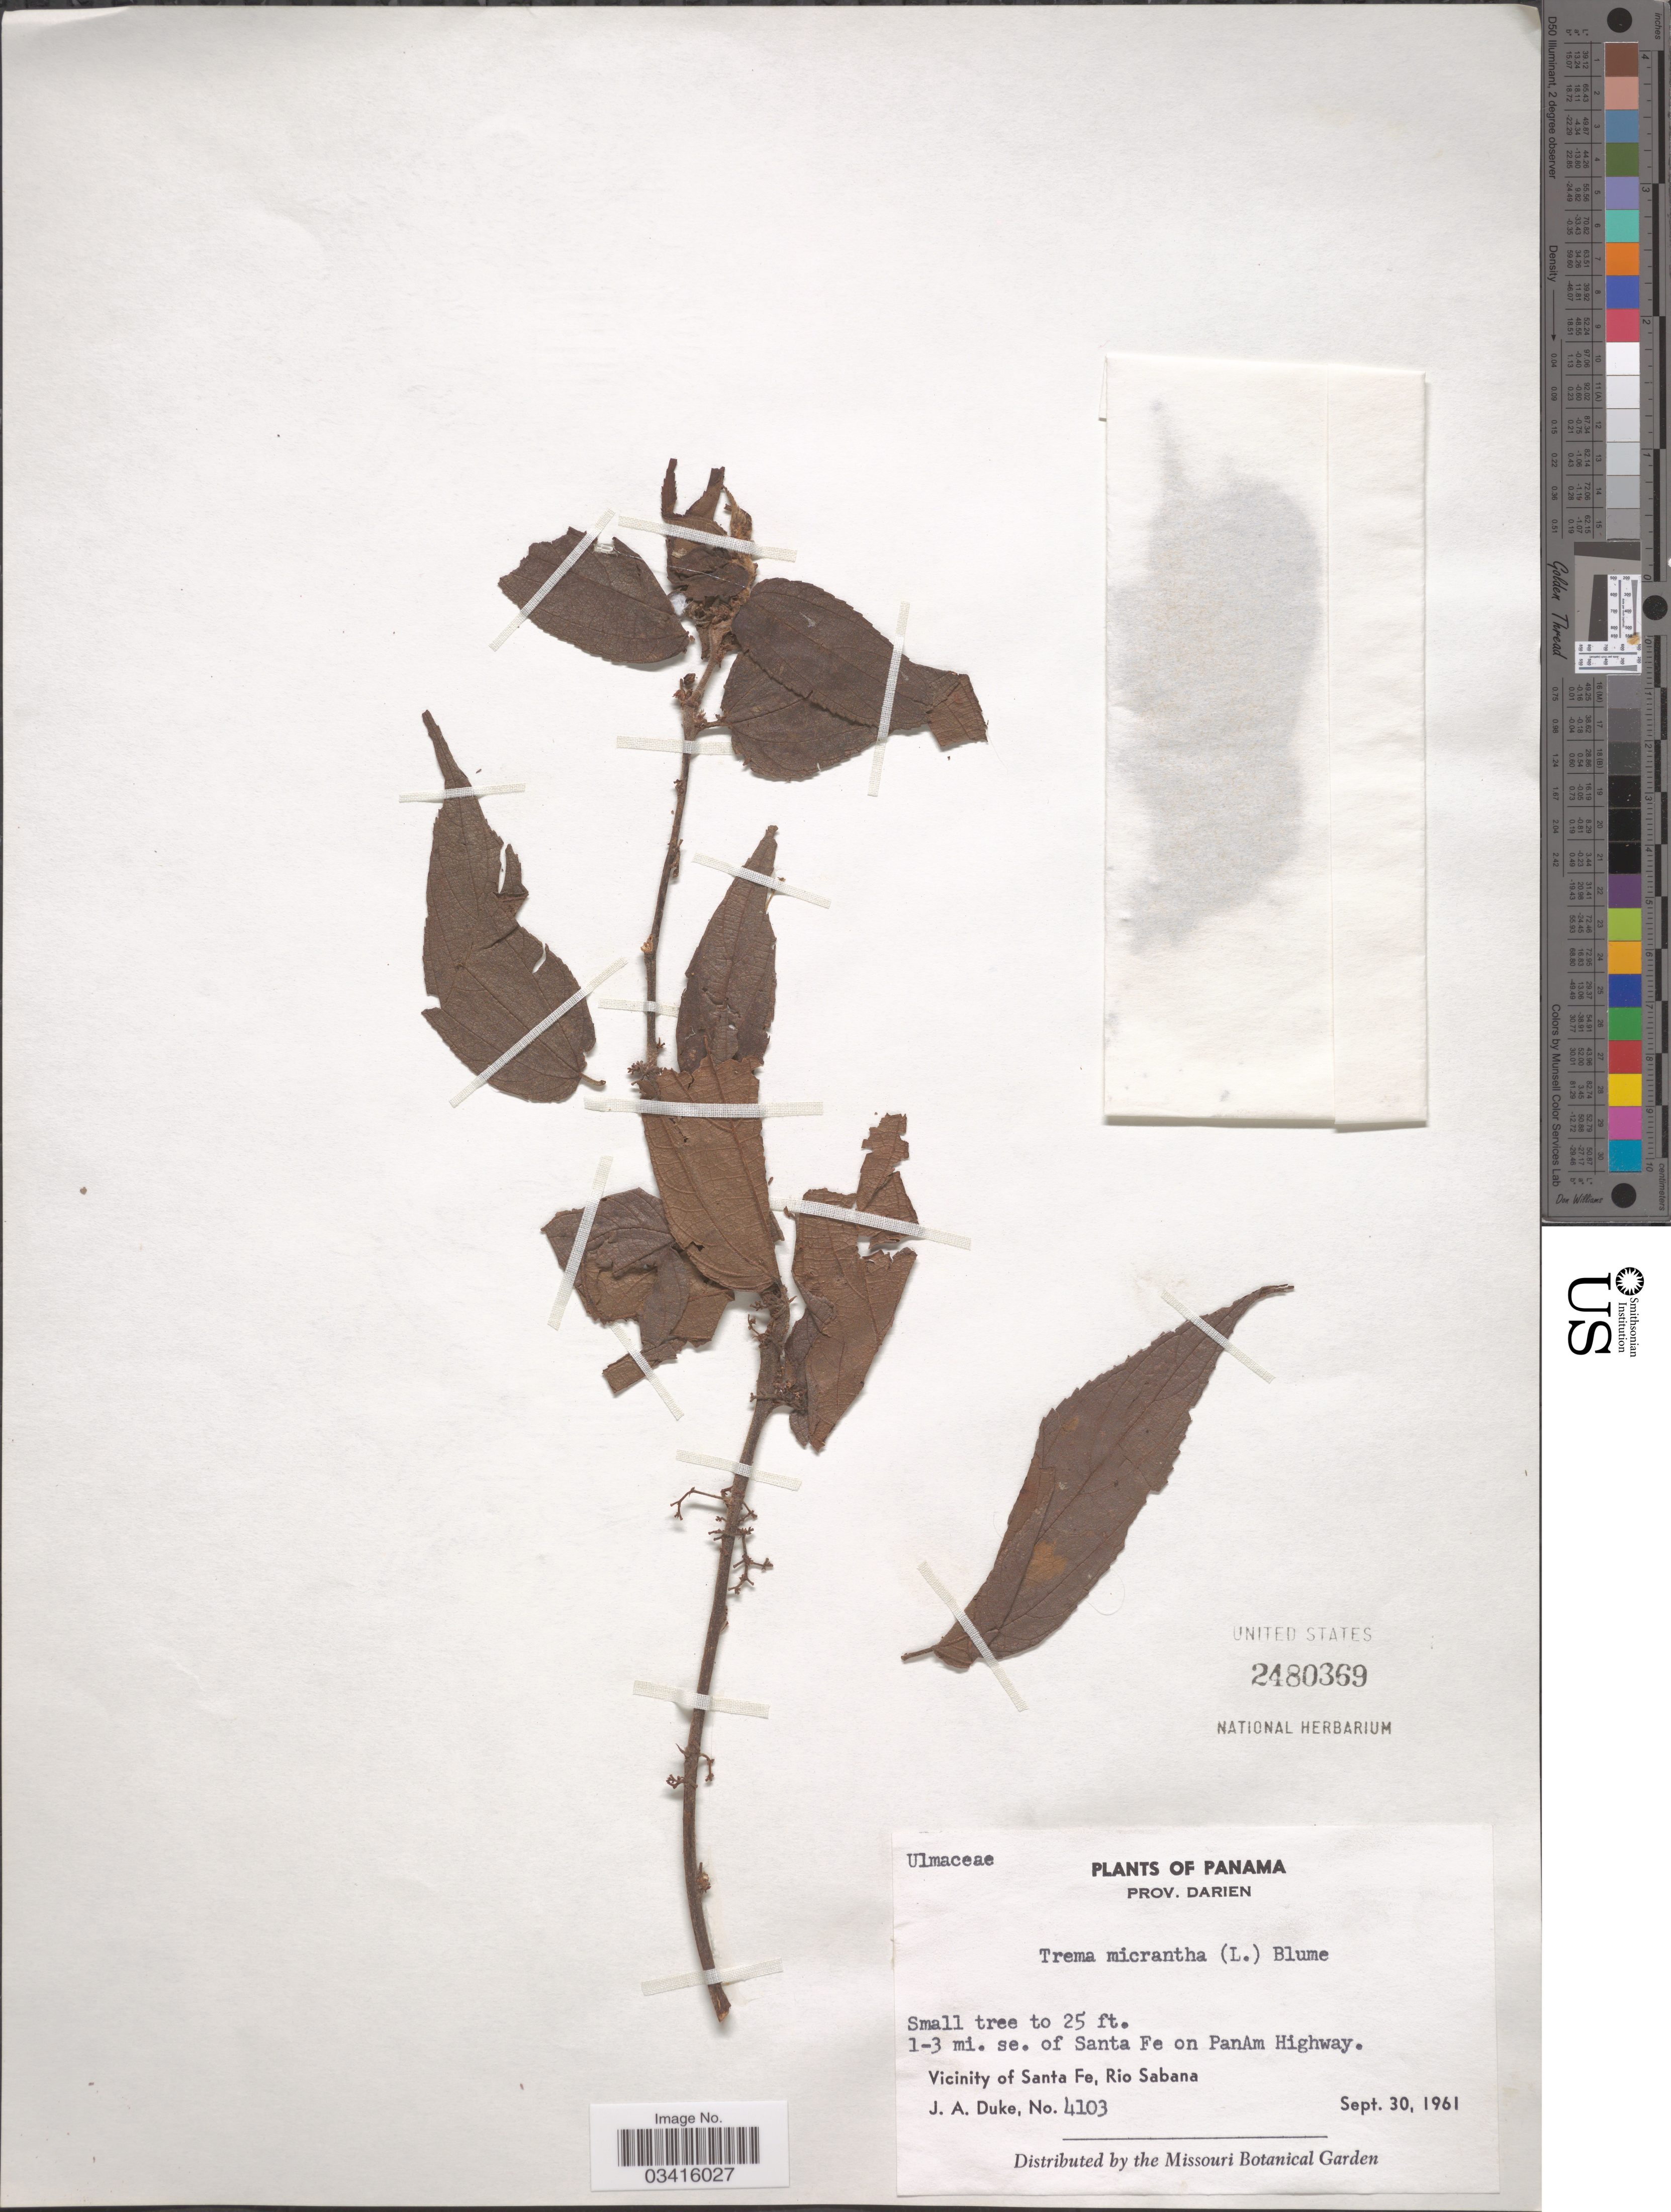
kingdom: Plantae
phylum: Tracheophyta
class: Magnoliopsida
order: Rosales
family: Cannabaceae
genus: Trema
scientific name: Trema micranthum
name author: (L.) Blume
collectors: J. A. Duke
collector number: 4103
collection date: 1961-09-30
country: Panama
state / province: Darién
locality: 1-3 mi. se. of Santa Fe on PanAm Highway. Vicinity of Santa Fe, Rio Sabana.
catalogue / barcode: US 2480369